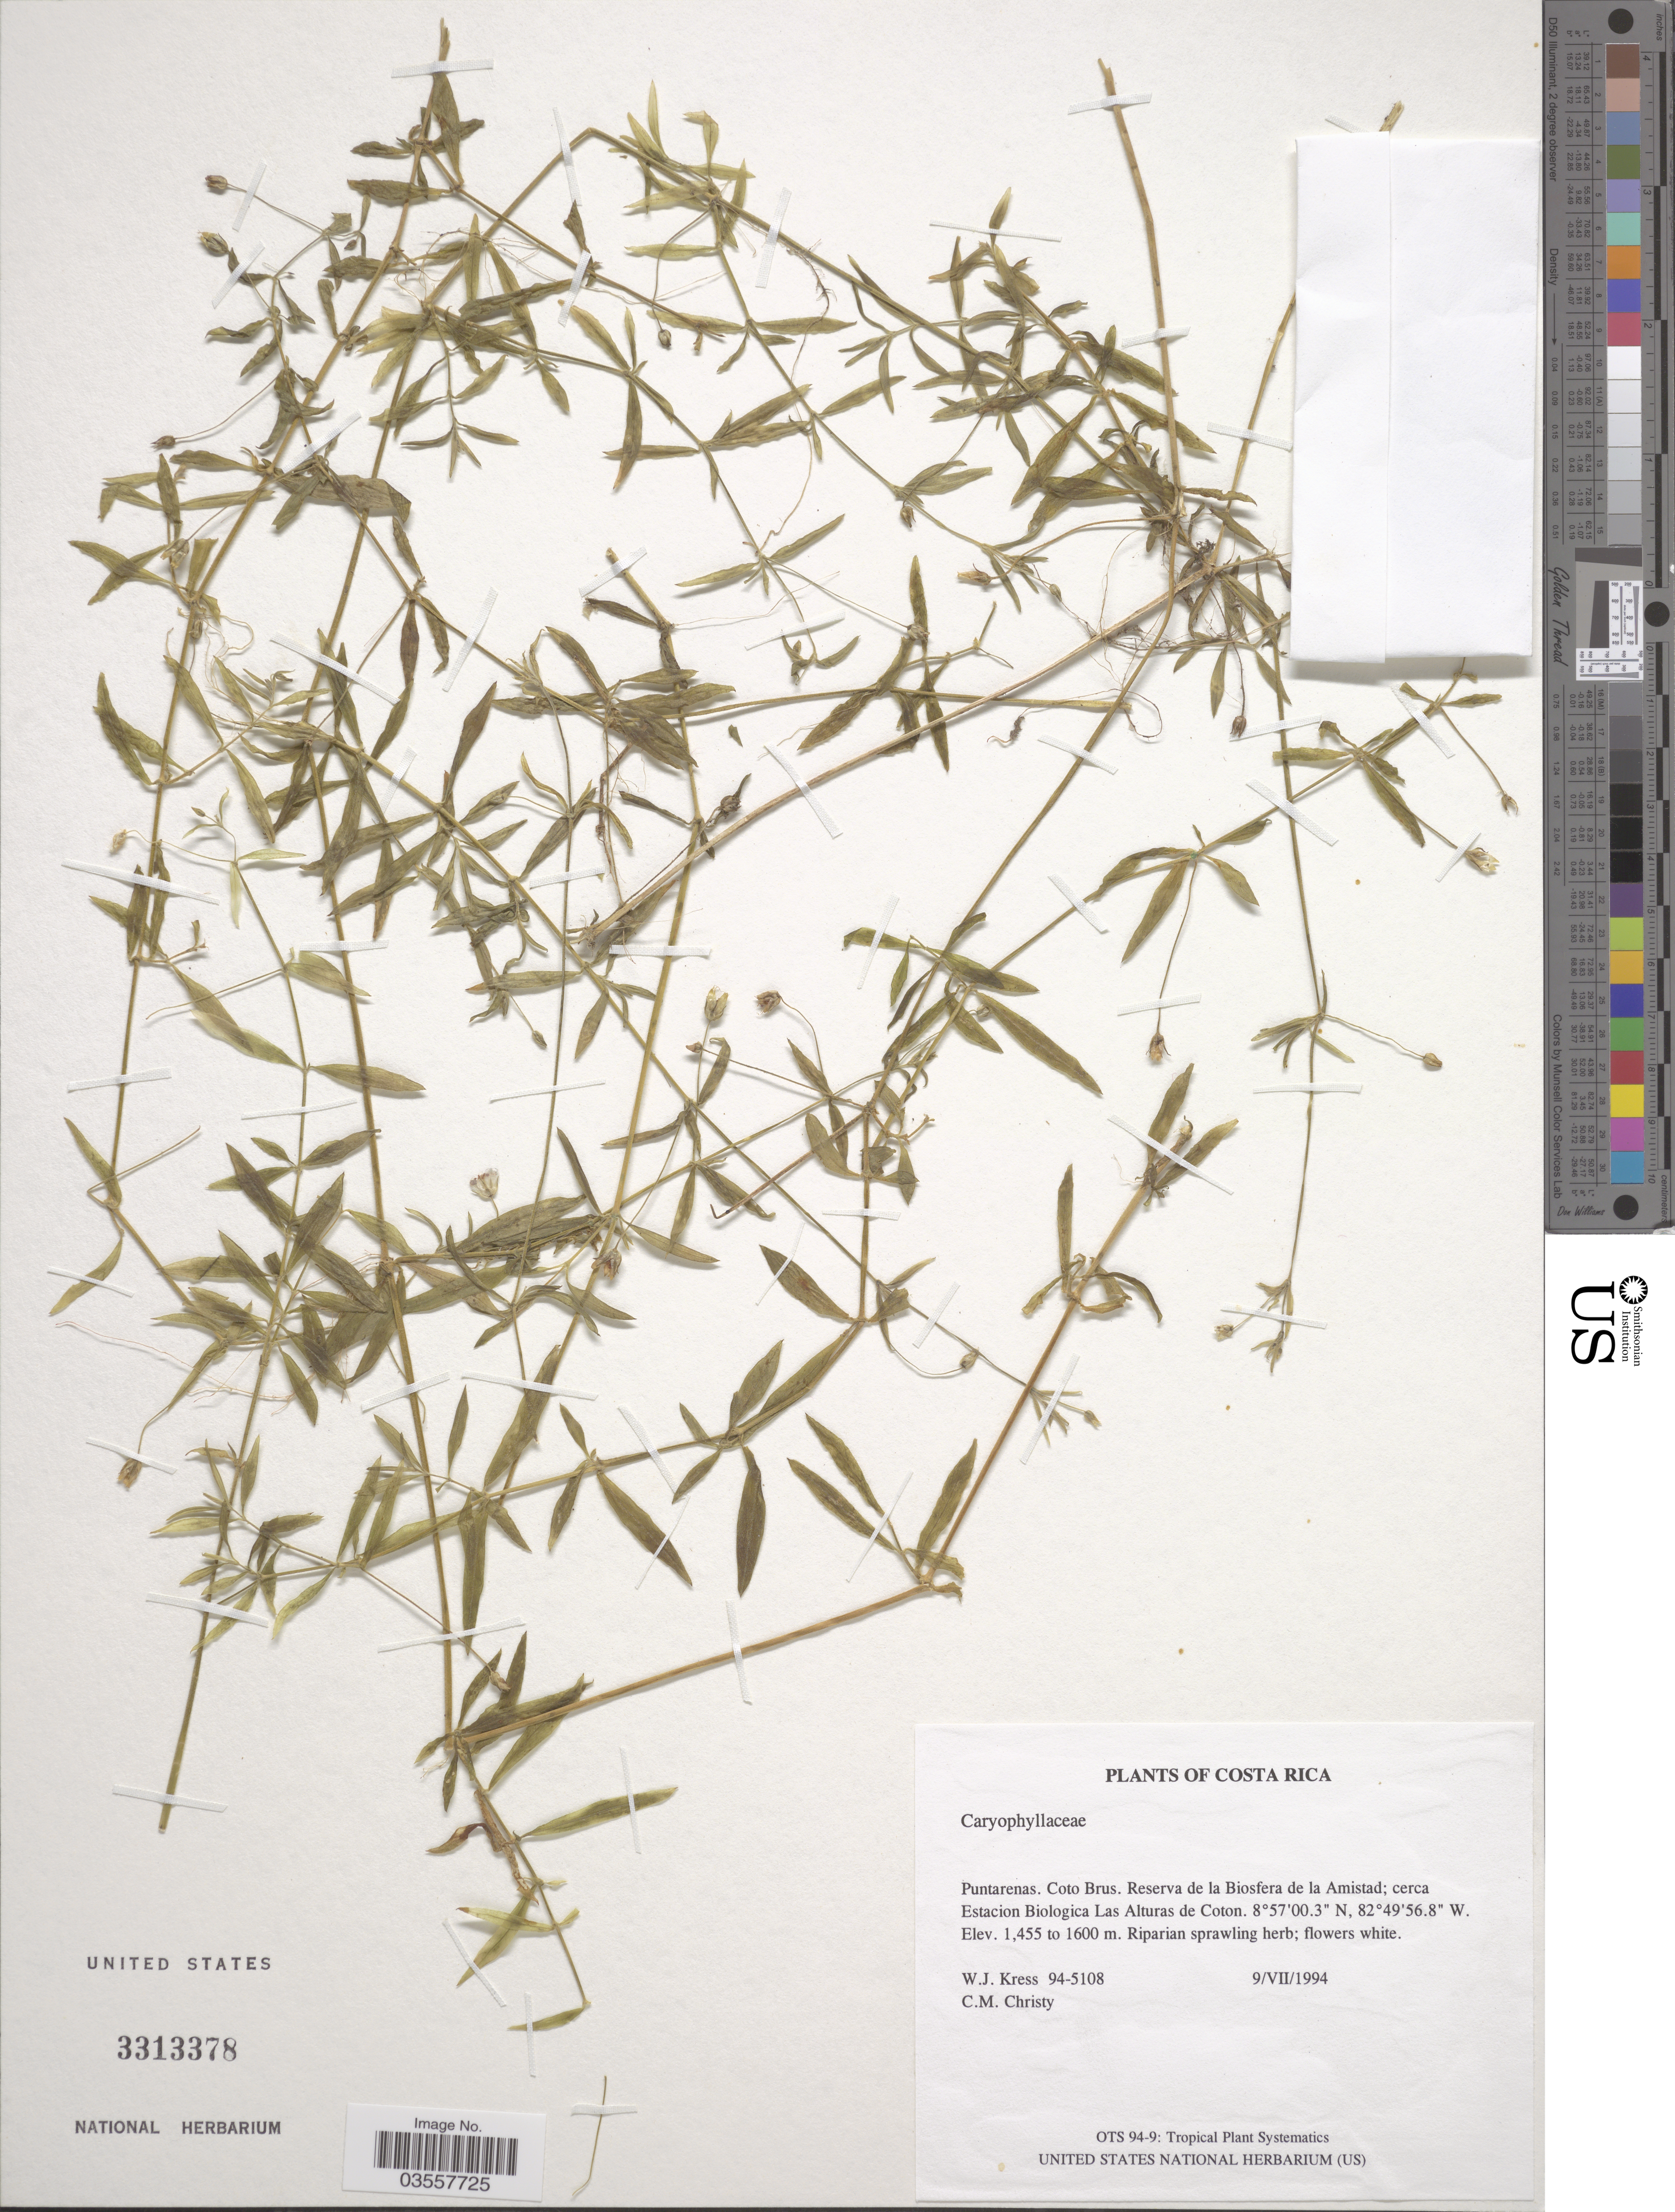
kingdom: Plantae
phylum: Tracheophyta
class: Magnoliopsida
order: Caryophyllales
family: Caryophyllaceae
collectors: W. J. Kress & C. M. Christy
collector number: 94-5108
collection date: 1994-07-09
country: Costa Rica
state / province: Puntarenas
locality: Coto Brus. Reserva de la Biosfera de la Amistad; cerca Estacion Biologica Las Alturas de Coton.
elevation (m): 1455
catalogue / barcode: US 3313378